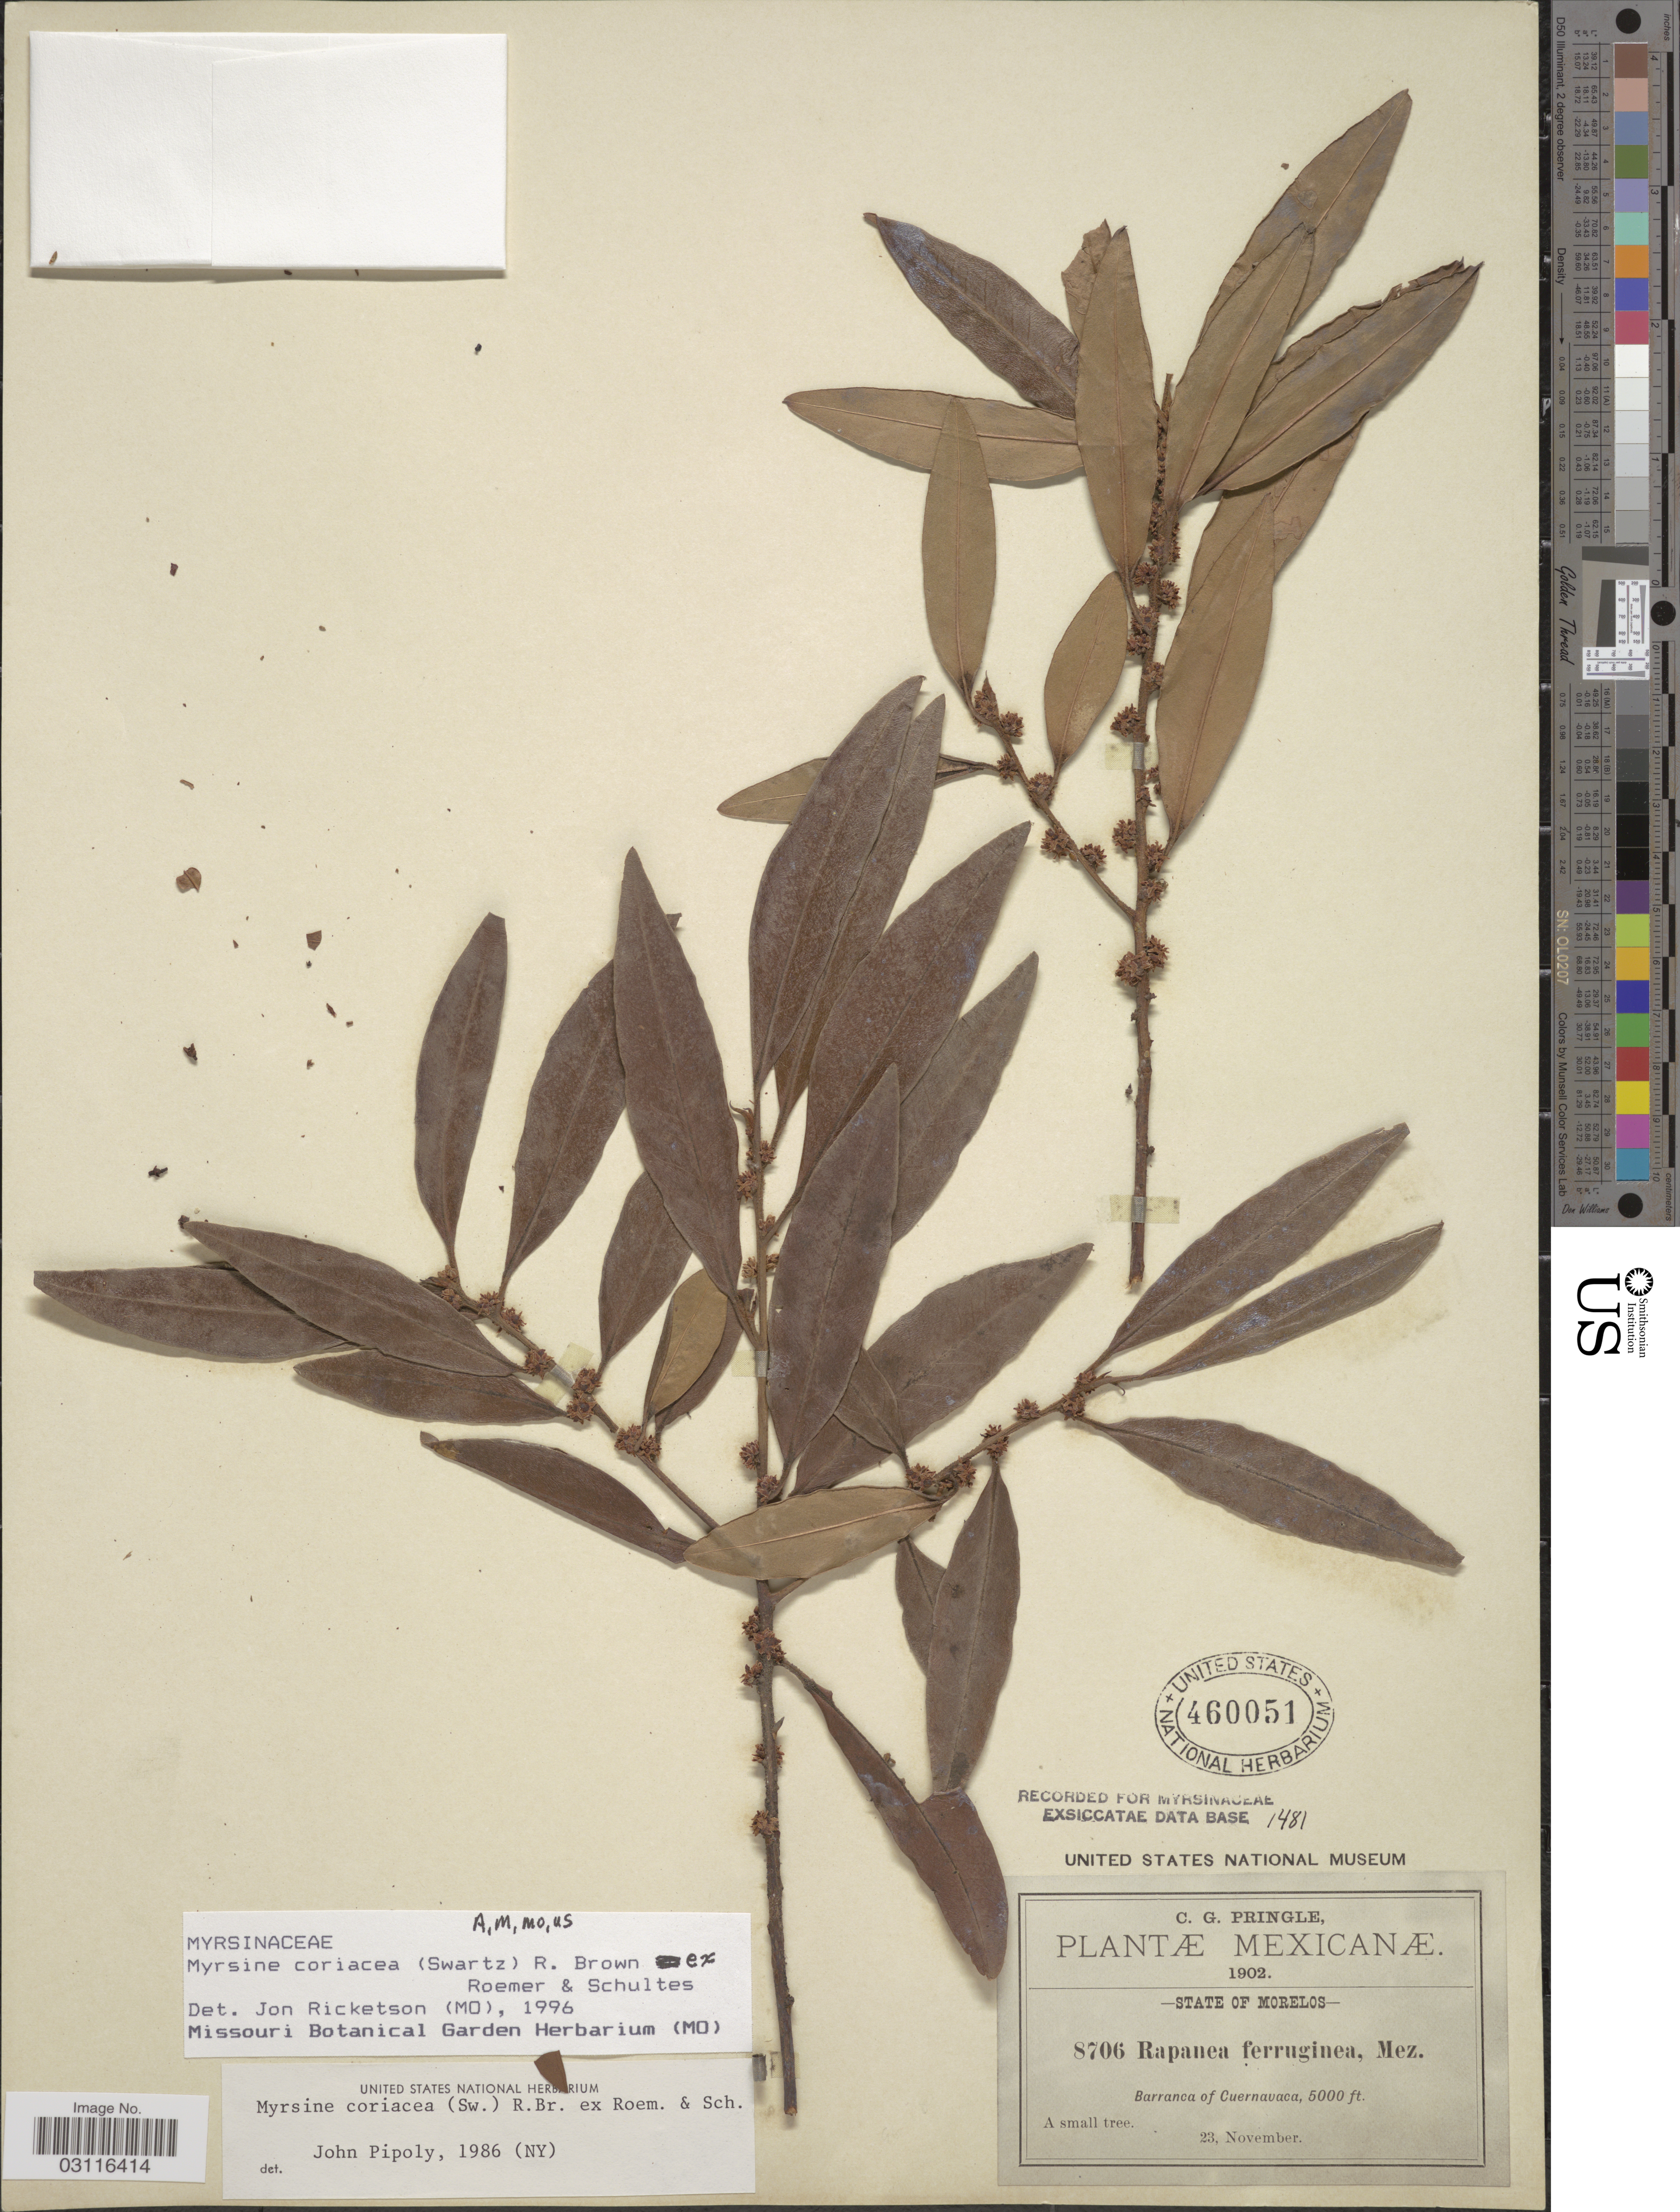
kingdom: Plantae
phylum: Tracheophyta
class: Magnoliopsida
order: Ericales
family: Primulaceae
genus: Myrsine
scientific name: Myrsine coriacea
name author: (Sw.) R. Br. ex Roem. & Schult.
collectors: C. G. Pringle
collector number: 8706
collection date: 1902-11-23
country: Mexico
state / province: Morelos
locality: Barranca of Cuernavaca.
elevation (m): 1524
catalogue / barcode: US 460051